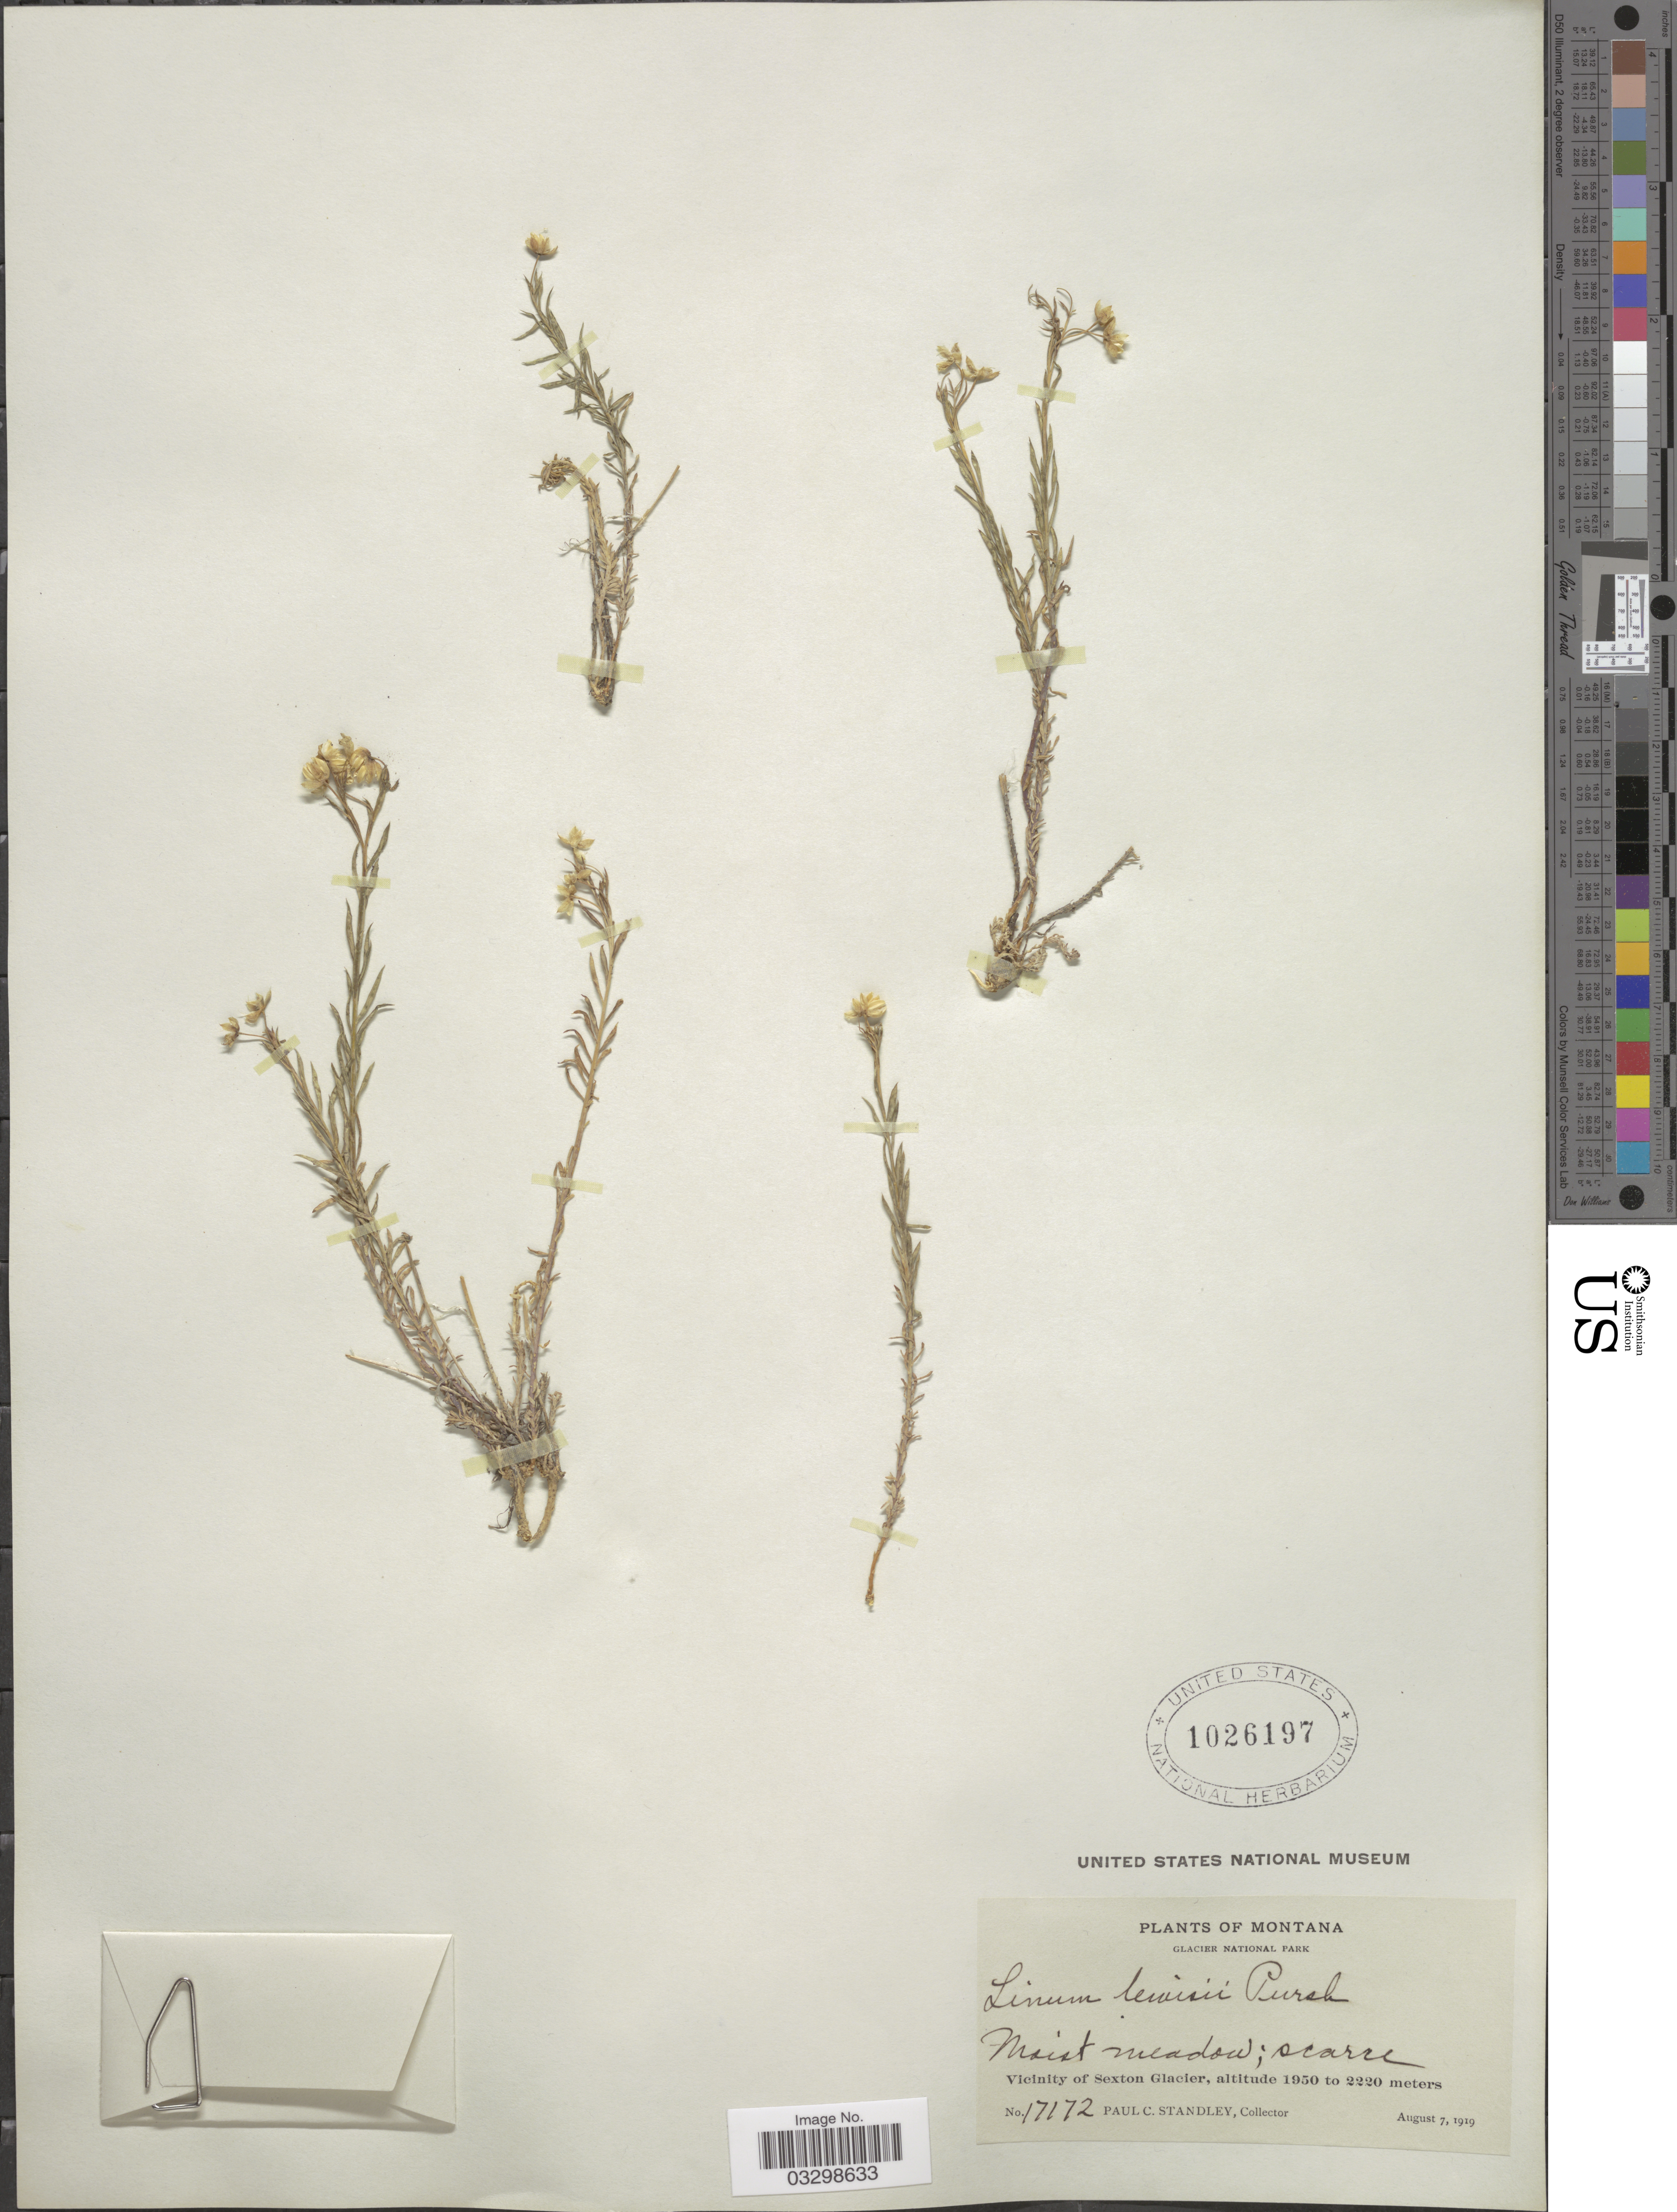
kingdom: Plantae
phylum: Tracheophyta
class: Magnoliopsida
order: Malpighiales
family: Linaceae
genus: Linum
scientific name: Linum lewisii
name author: Pursh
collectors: P. C. Standley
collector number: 17172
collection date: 1919-08-07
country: United States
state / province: Montana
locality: Glacier National Park. Vicinity of Sexton Glacier.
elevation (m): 1950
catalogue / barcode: US 1026197